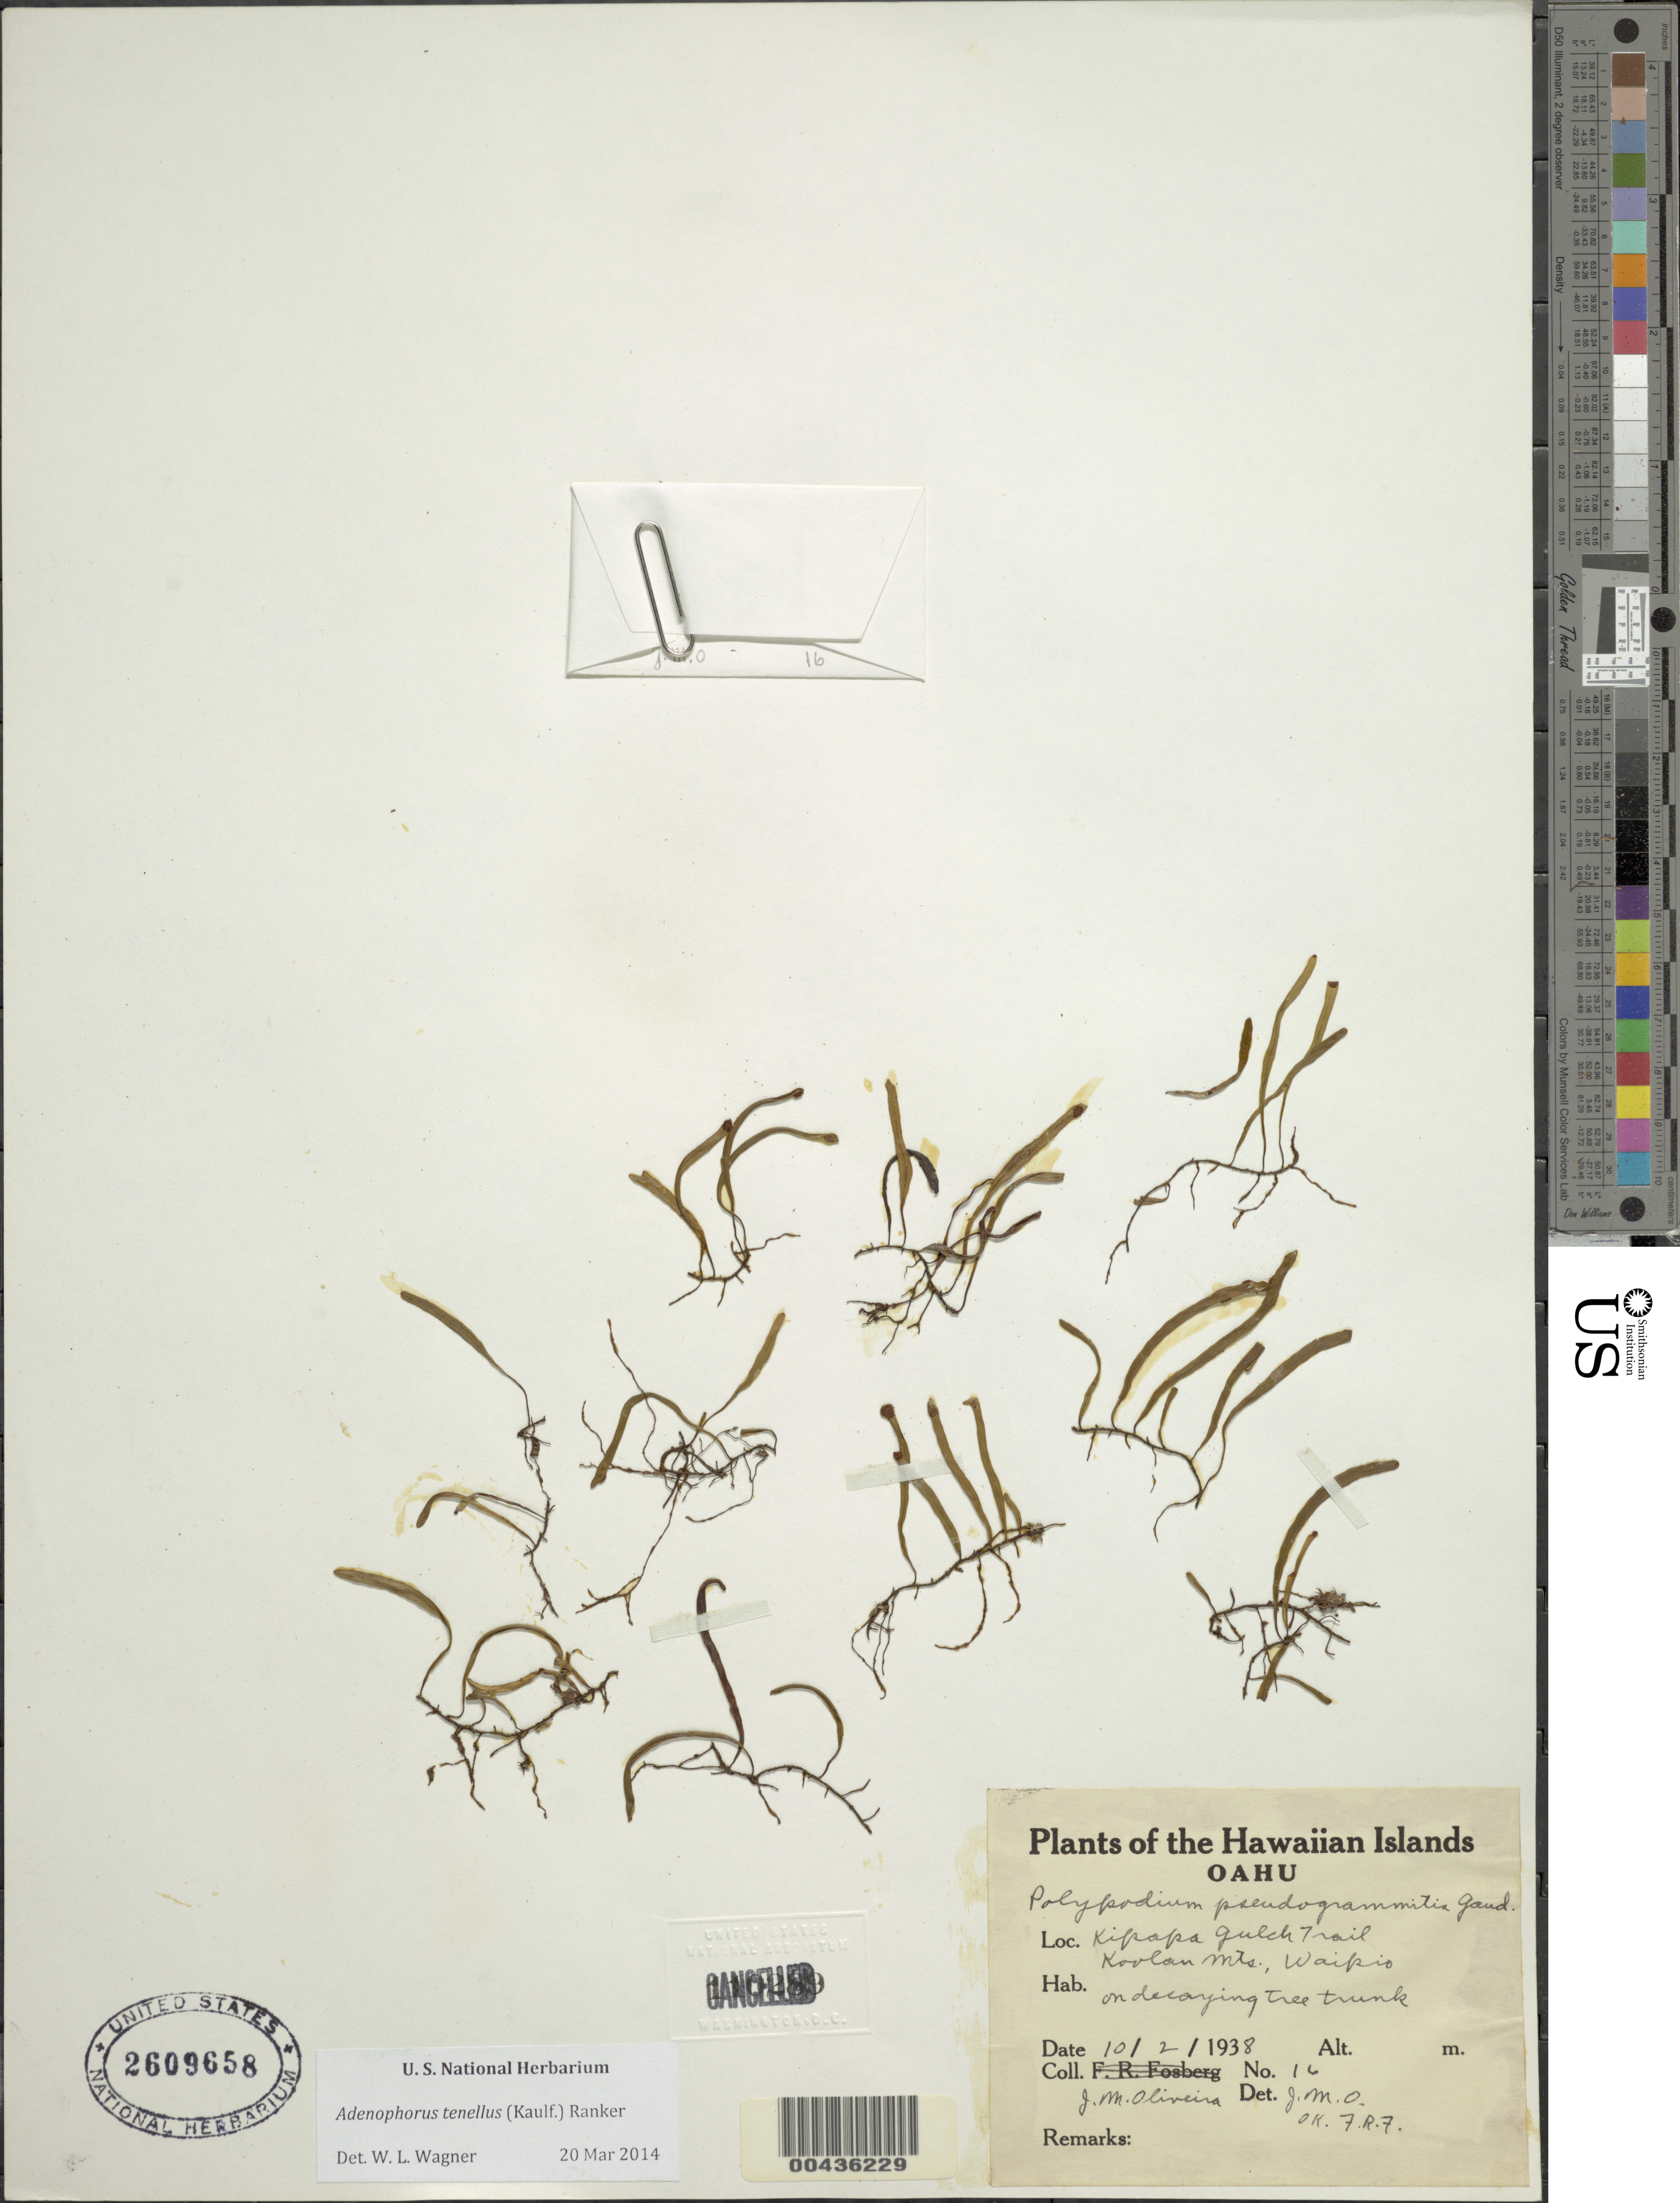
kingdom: Plantae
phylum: Tracheophyta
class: Polypodiopsida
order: Polypodiales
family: Polypodiaceae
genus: Adenophorus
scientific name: Adenophorus tenellus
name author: (Kaulf.) Ranker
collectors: J. Oliveira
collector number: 16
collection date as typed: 2 Oct 1938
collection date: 1938-10-02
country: United States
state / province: Hawaii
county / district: Honolulu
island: Oahu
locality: Kipapa Gulch Trail, Koolau Mts., Waipio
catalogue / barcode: US 2609658